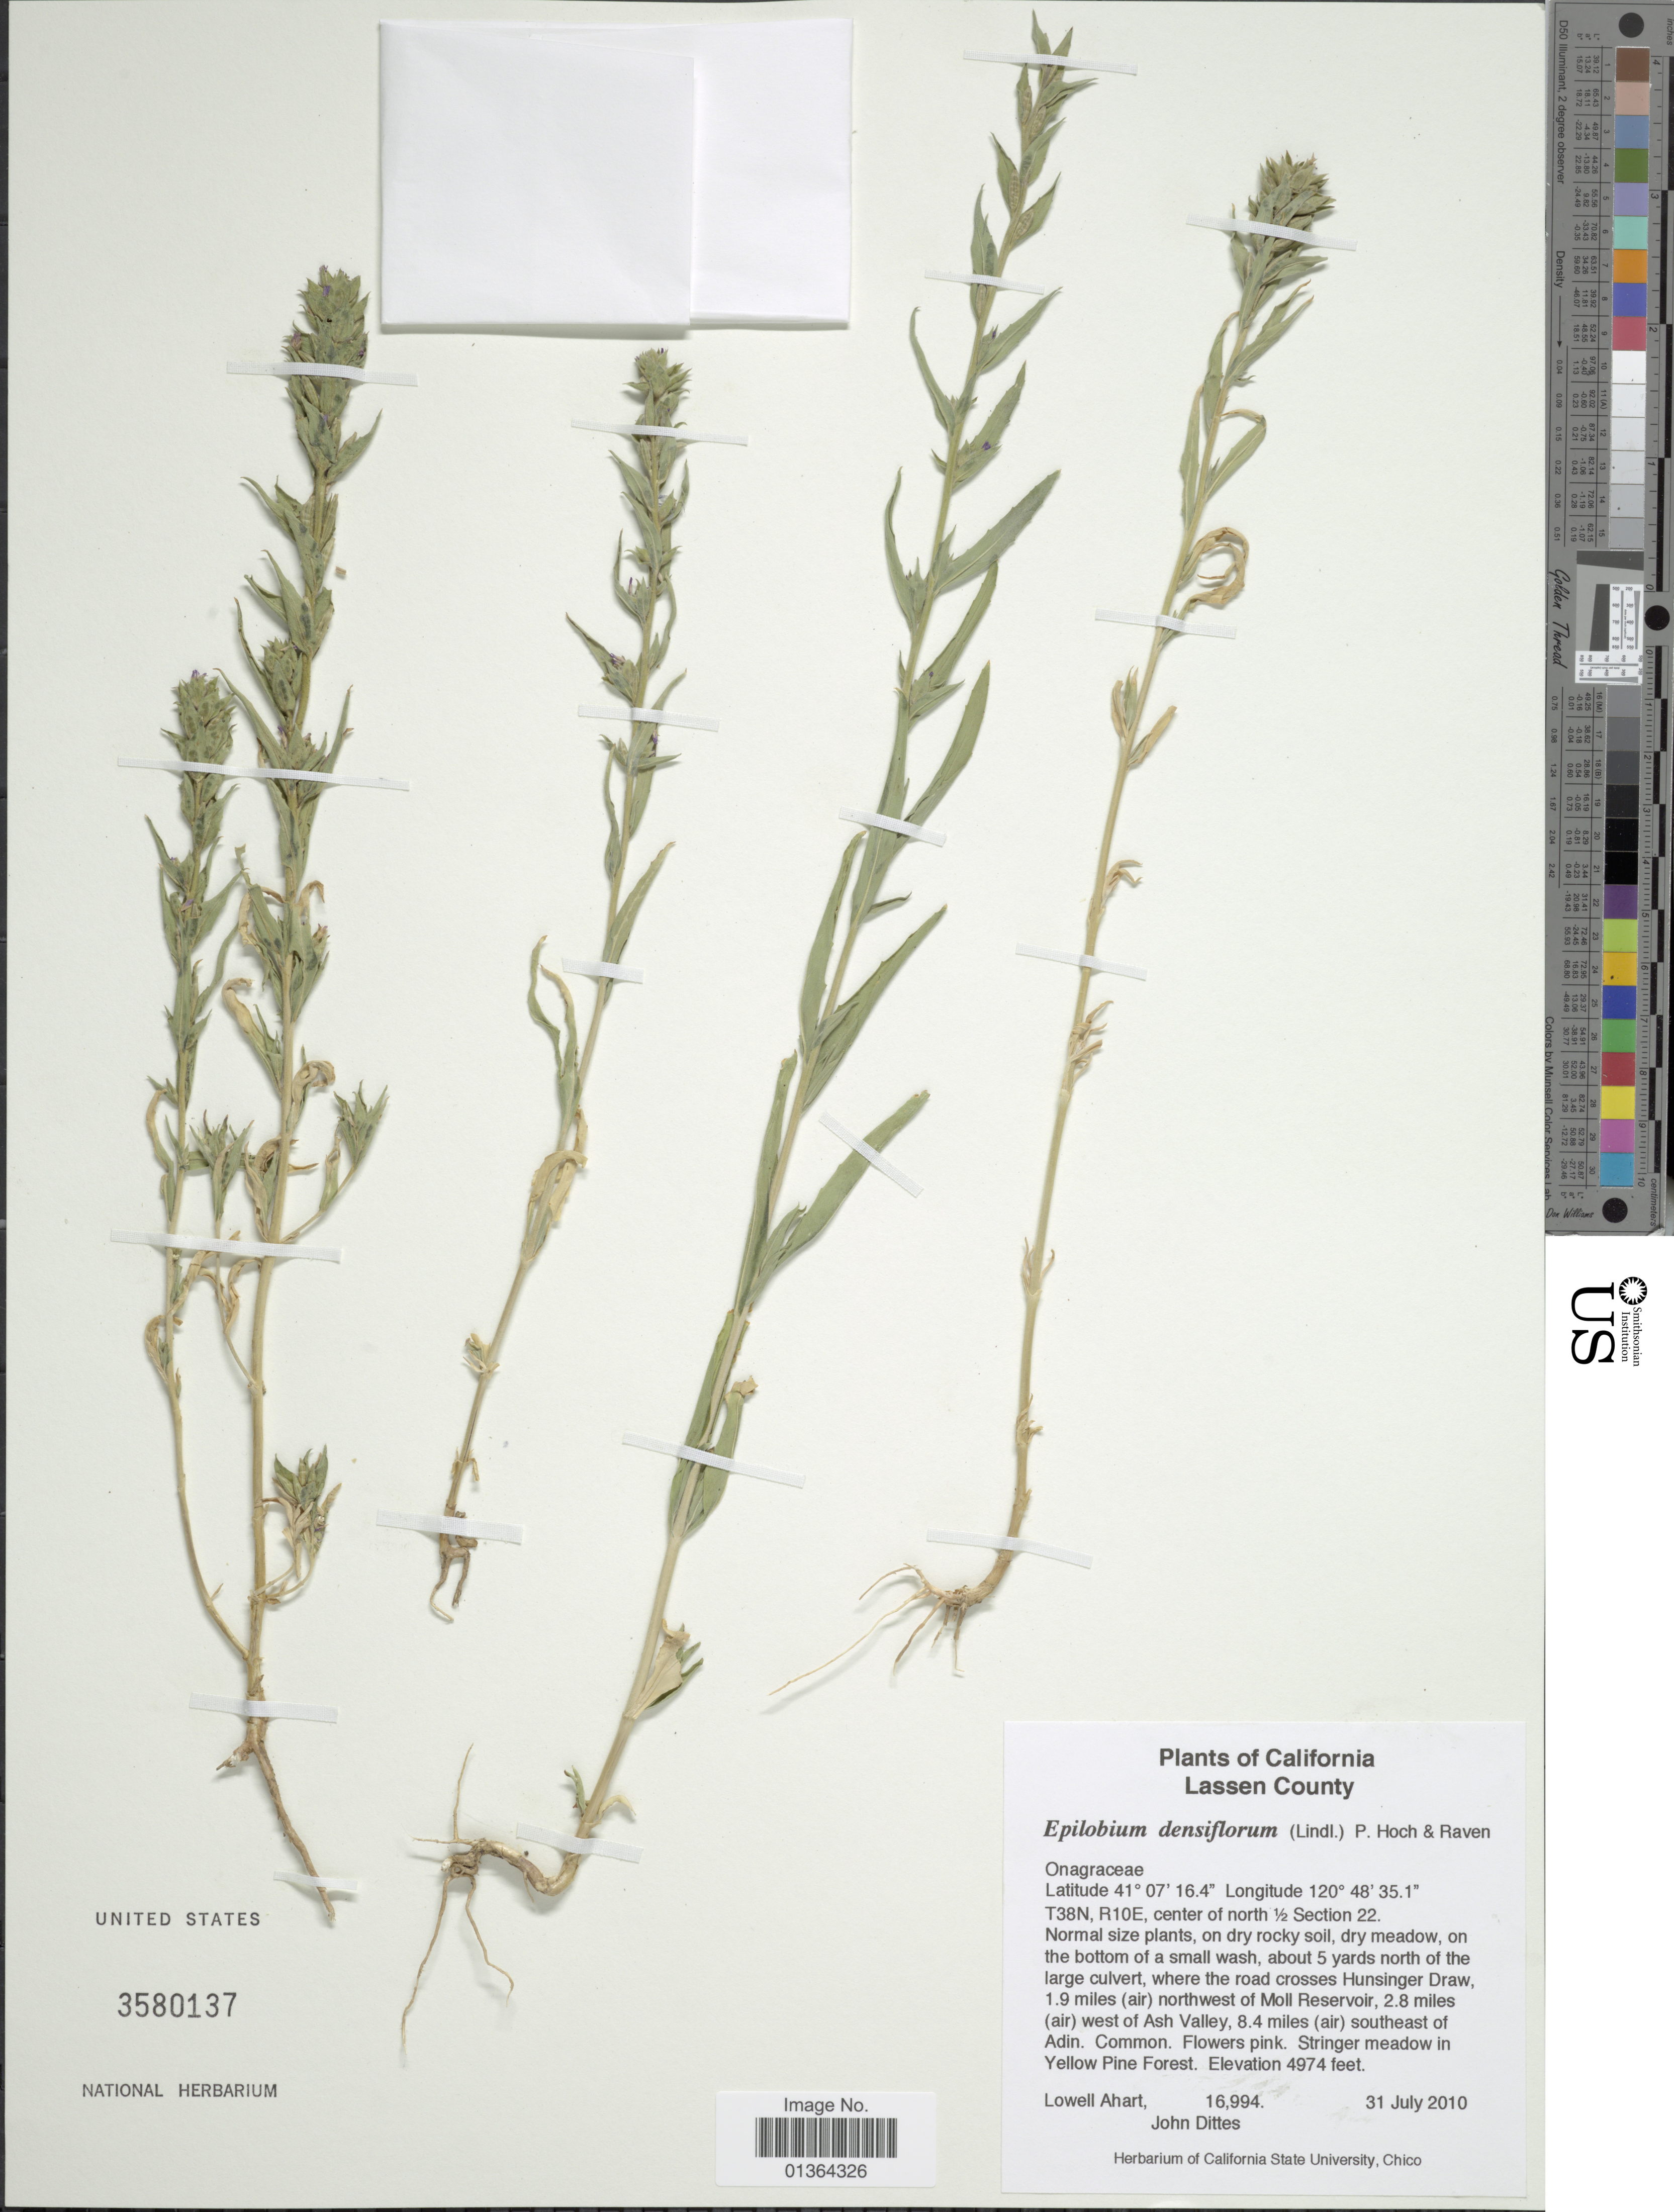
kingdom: Plantae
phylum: Tracheophyta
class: Magnoliopsida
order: Myrtales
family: Onagraceae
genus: Epilobium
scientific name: Epilobium densiflorum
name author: (Lindl.) Hoch & P.H. Raven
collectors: L. Ahart & J. Dittes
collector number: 16994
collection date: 2010-07-31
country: United States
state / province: California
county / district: Lassen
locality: Lassen County. About 5 yards North of the large culvert, where the road crosses Hunsinger Draw, 1.9 miles (air) northwest of Moll Reservoir, 2.8 miles (air) west of Ash Valley, 8.4 miles (air) southeast of Adin.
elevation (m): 1518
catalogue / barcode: US 3580137